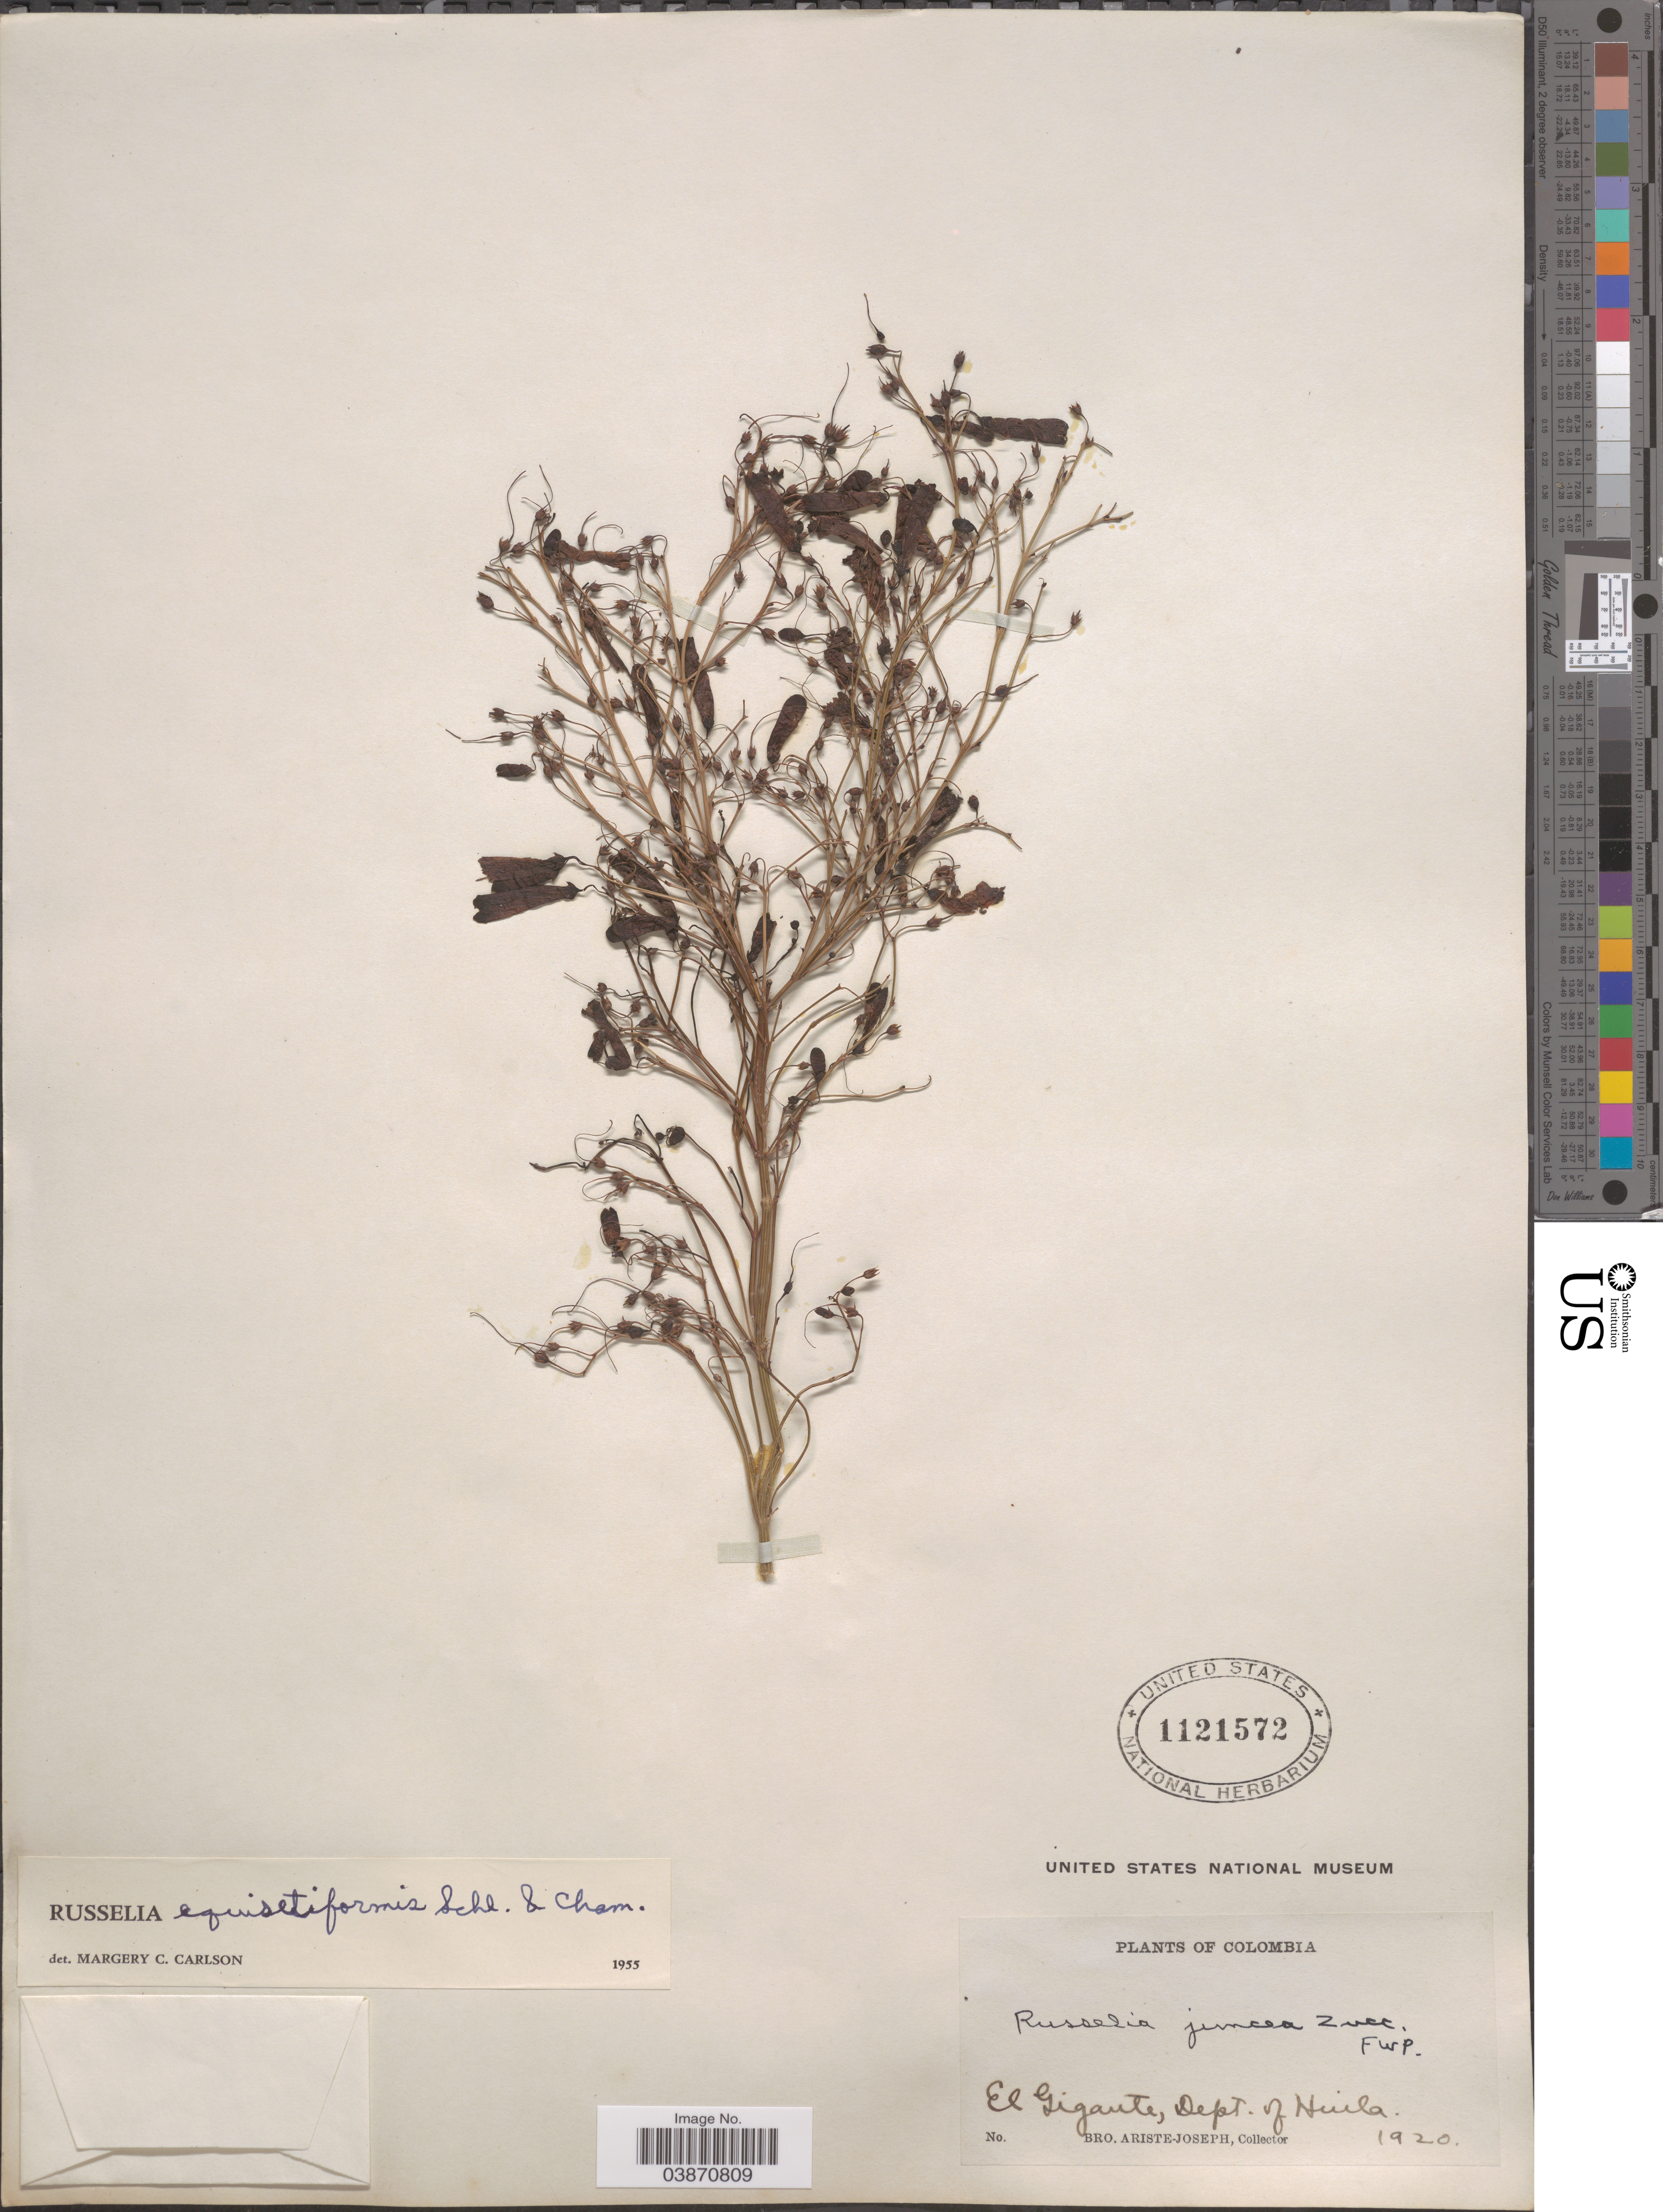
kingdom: Plantae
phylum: Tracheophyta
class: Magnoliopsida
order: Lamiales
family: Plantaginaceae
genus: Russelia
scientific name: Russelia juncea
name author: Zucc.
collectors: Bro. Ariste-Joseph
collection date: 1920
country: Colombia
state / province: Huila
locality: El Gigante, Dept. of Huila.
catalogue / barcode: US 1121572